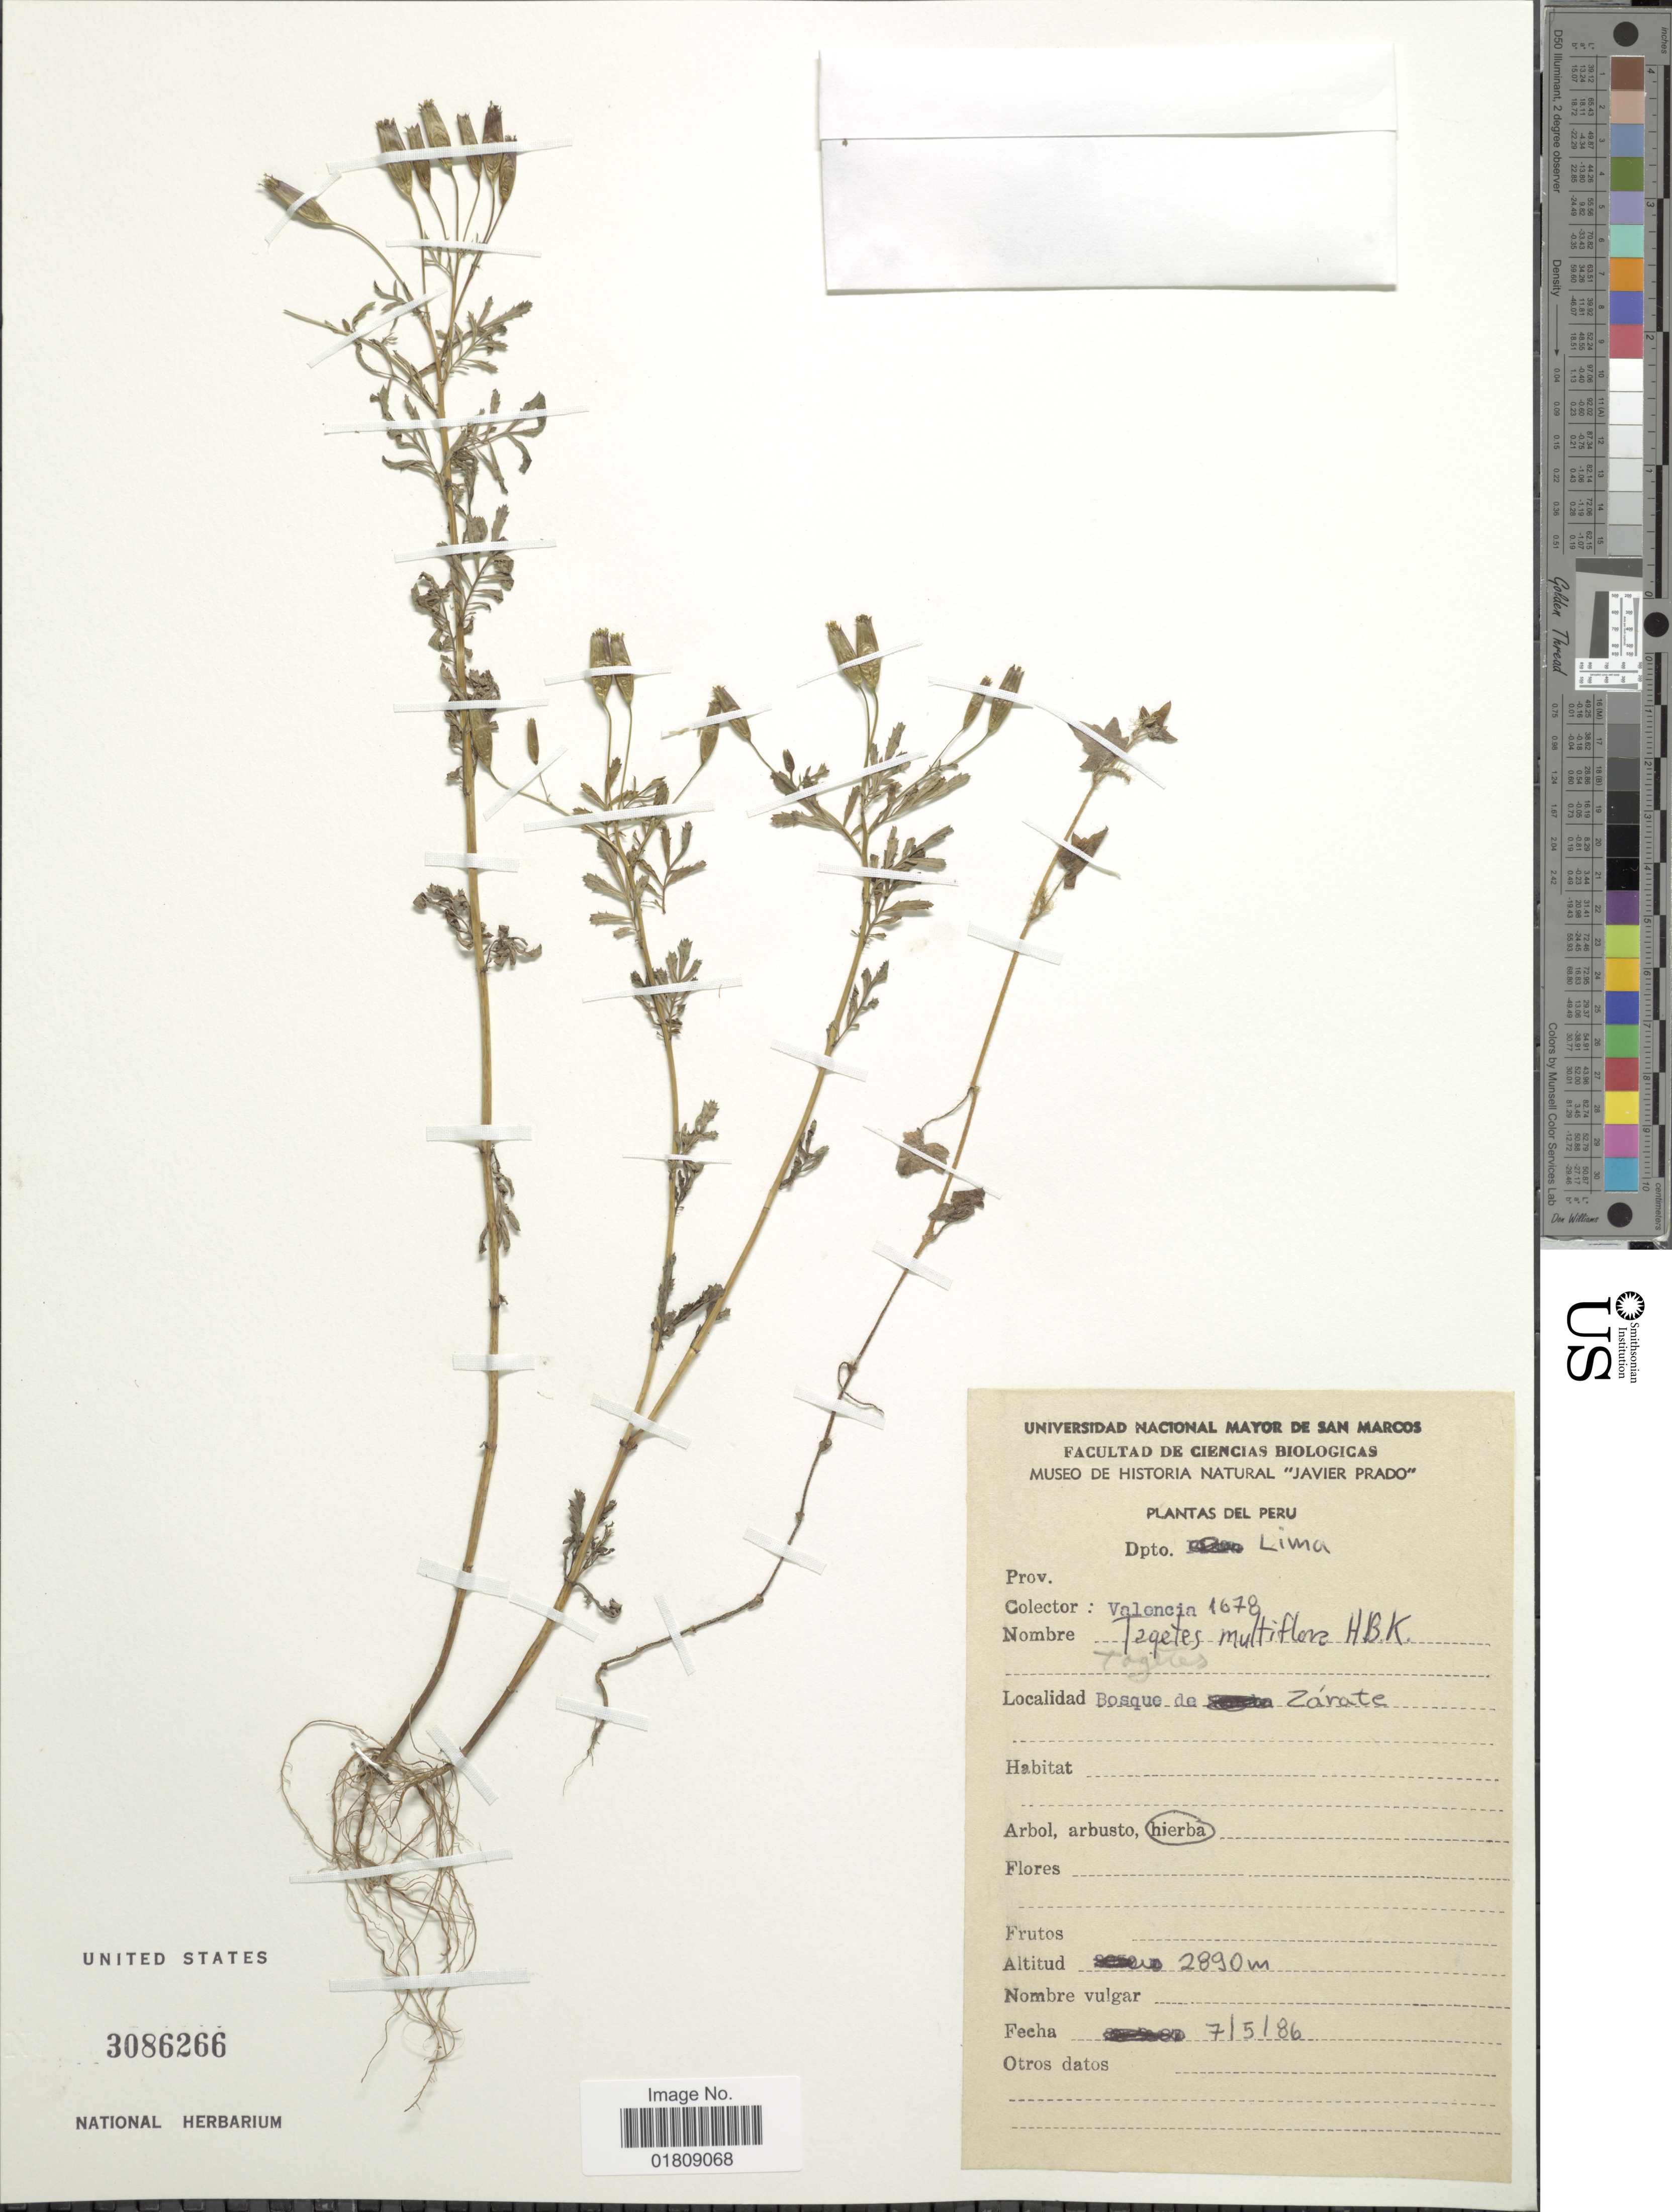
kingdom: Plantae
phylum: Tracheophyta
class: Magnoliopsida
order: Asterales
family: Asteraceae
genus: Tagetes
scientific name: Tagetes gracilis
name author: DC.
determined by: Schiavinato, Dario J.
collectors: -. Valencia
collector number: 1678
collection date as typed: Transcribed d/m/y: 7/5/86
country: Peru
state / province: Lima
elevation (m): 2890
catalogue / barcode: US 3086266